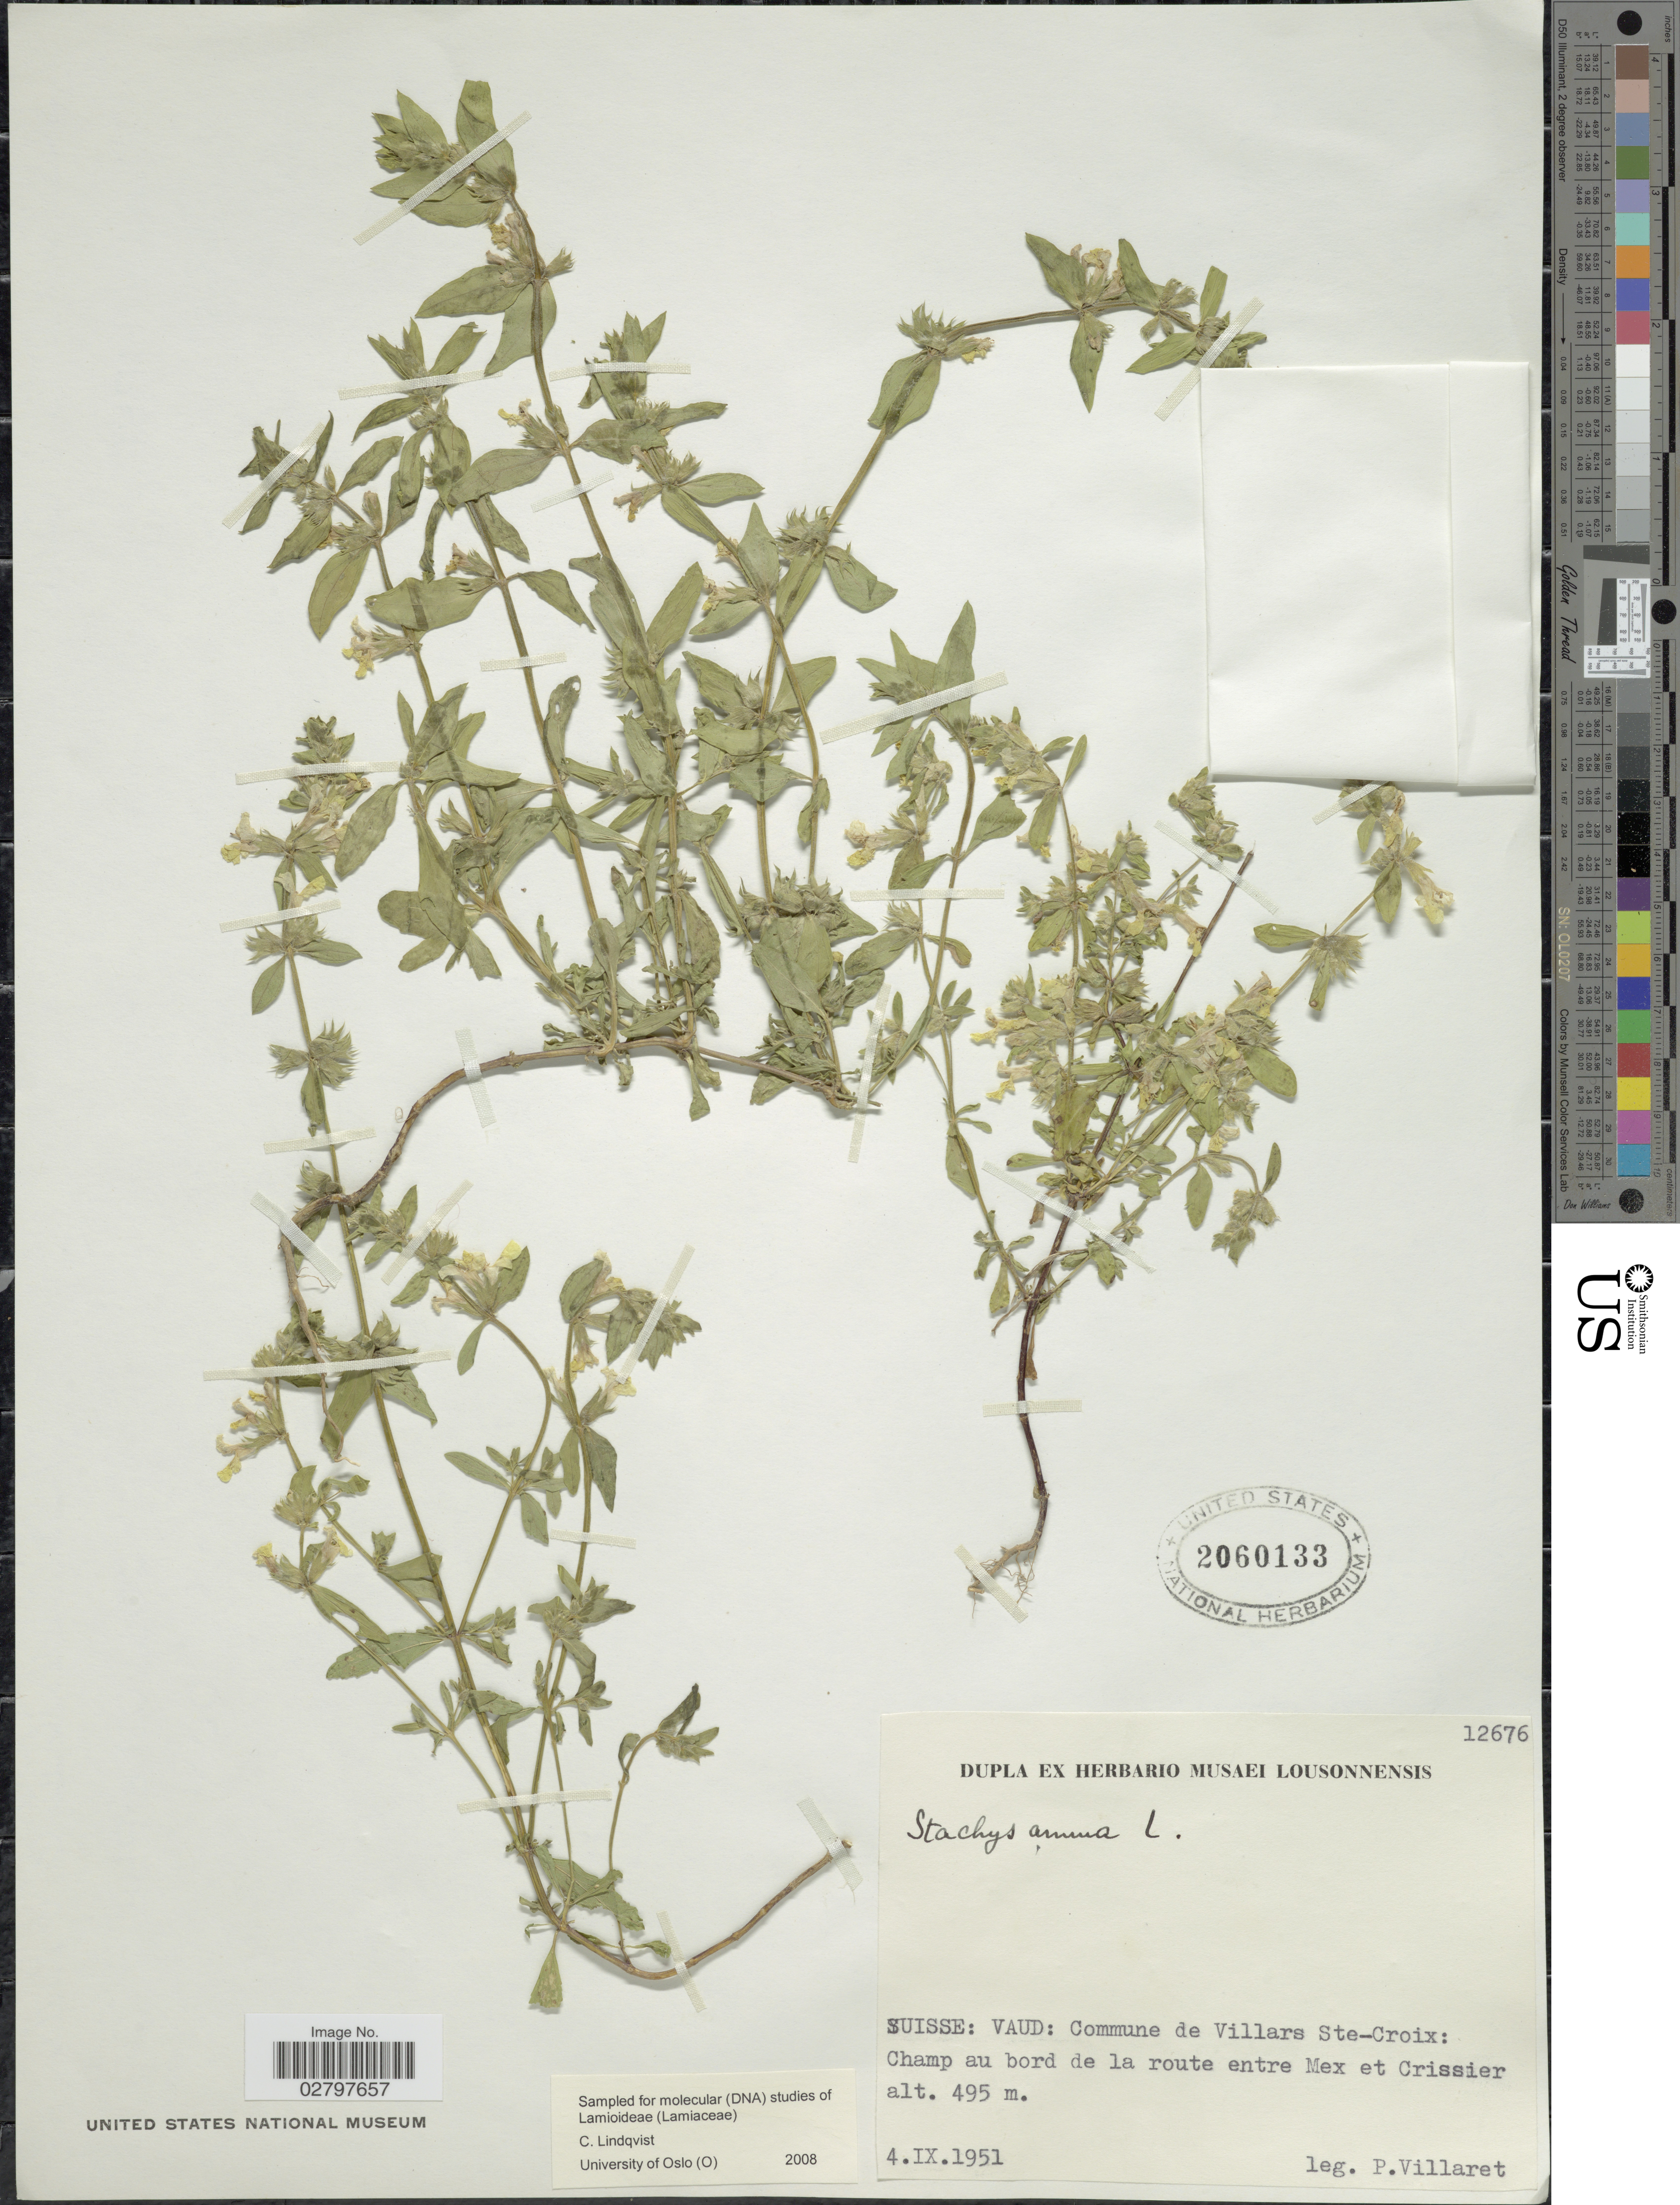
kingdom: Plantae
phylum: Tracheophyta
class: Magnoliopsida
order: Lamiales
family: Lamiaceae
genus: Stachys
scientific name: Stachys annua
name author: (L.) L.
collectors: P. Villaret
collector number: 12676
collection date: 1951-09-04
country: Switzerland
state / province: Vaud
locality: Suisse: Vaud: Commune de Villars Ste-Croix: Champ au bord de la route entre Mex et Crissier.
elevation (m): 495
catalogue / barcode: US 2060133